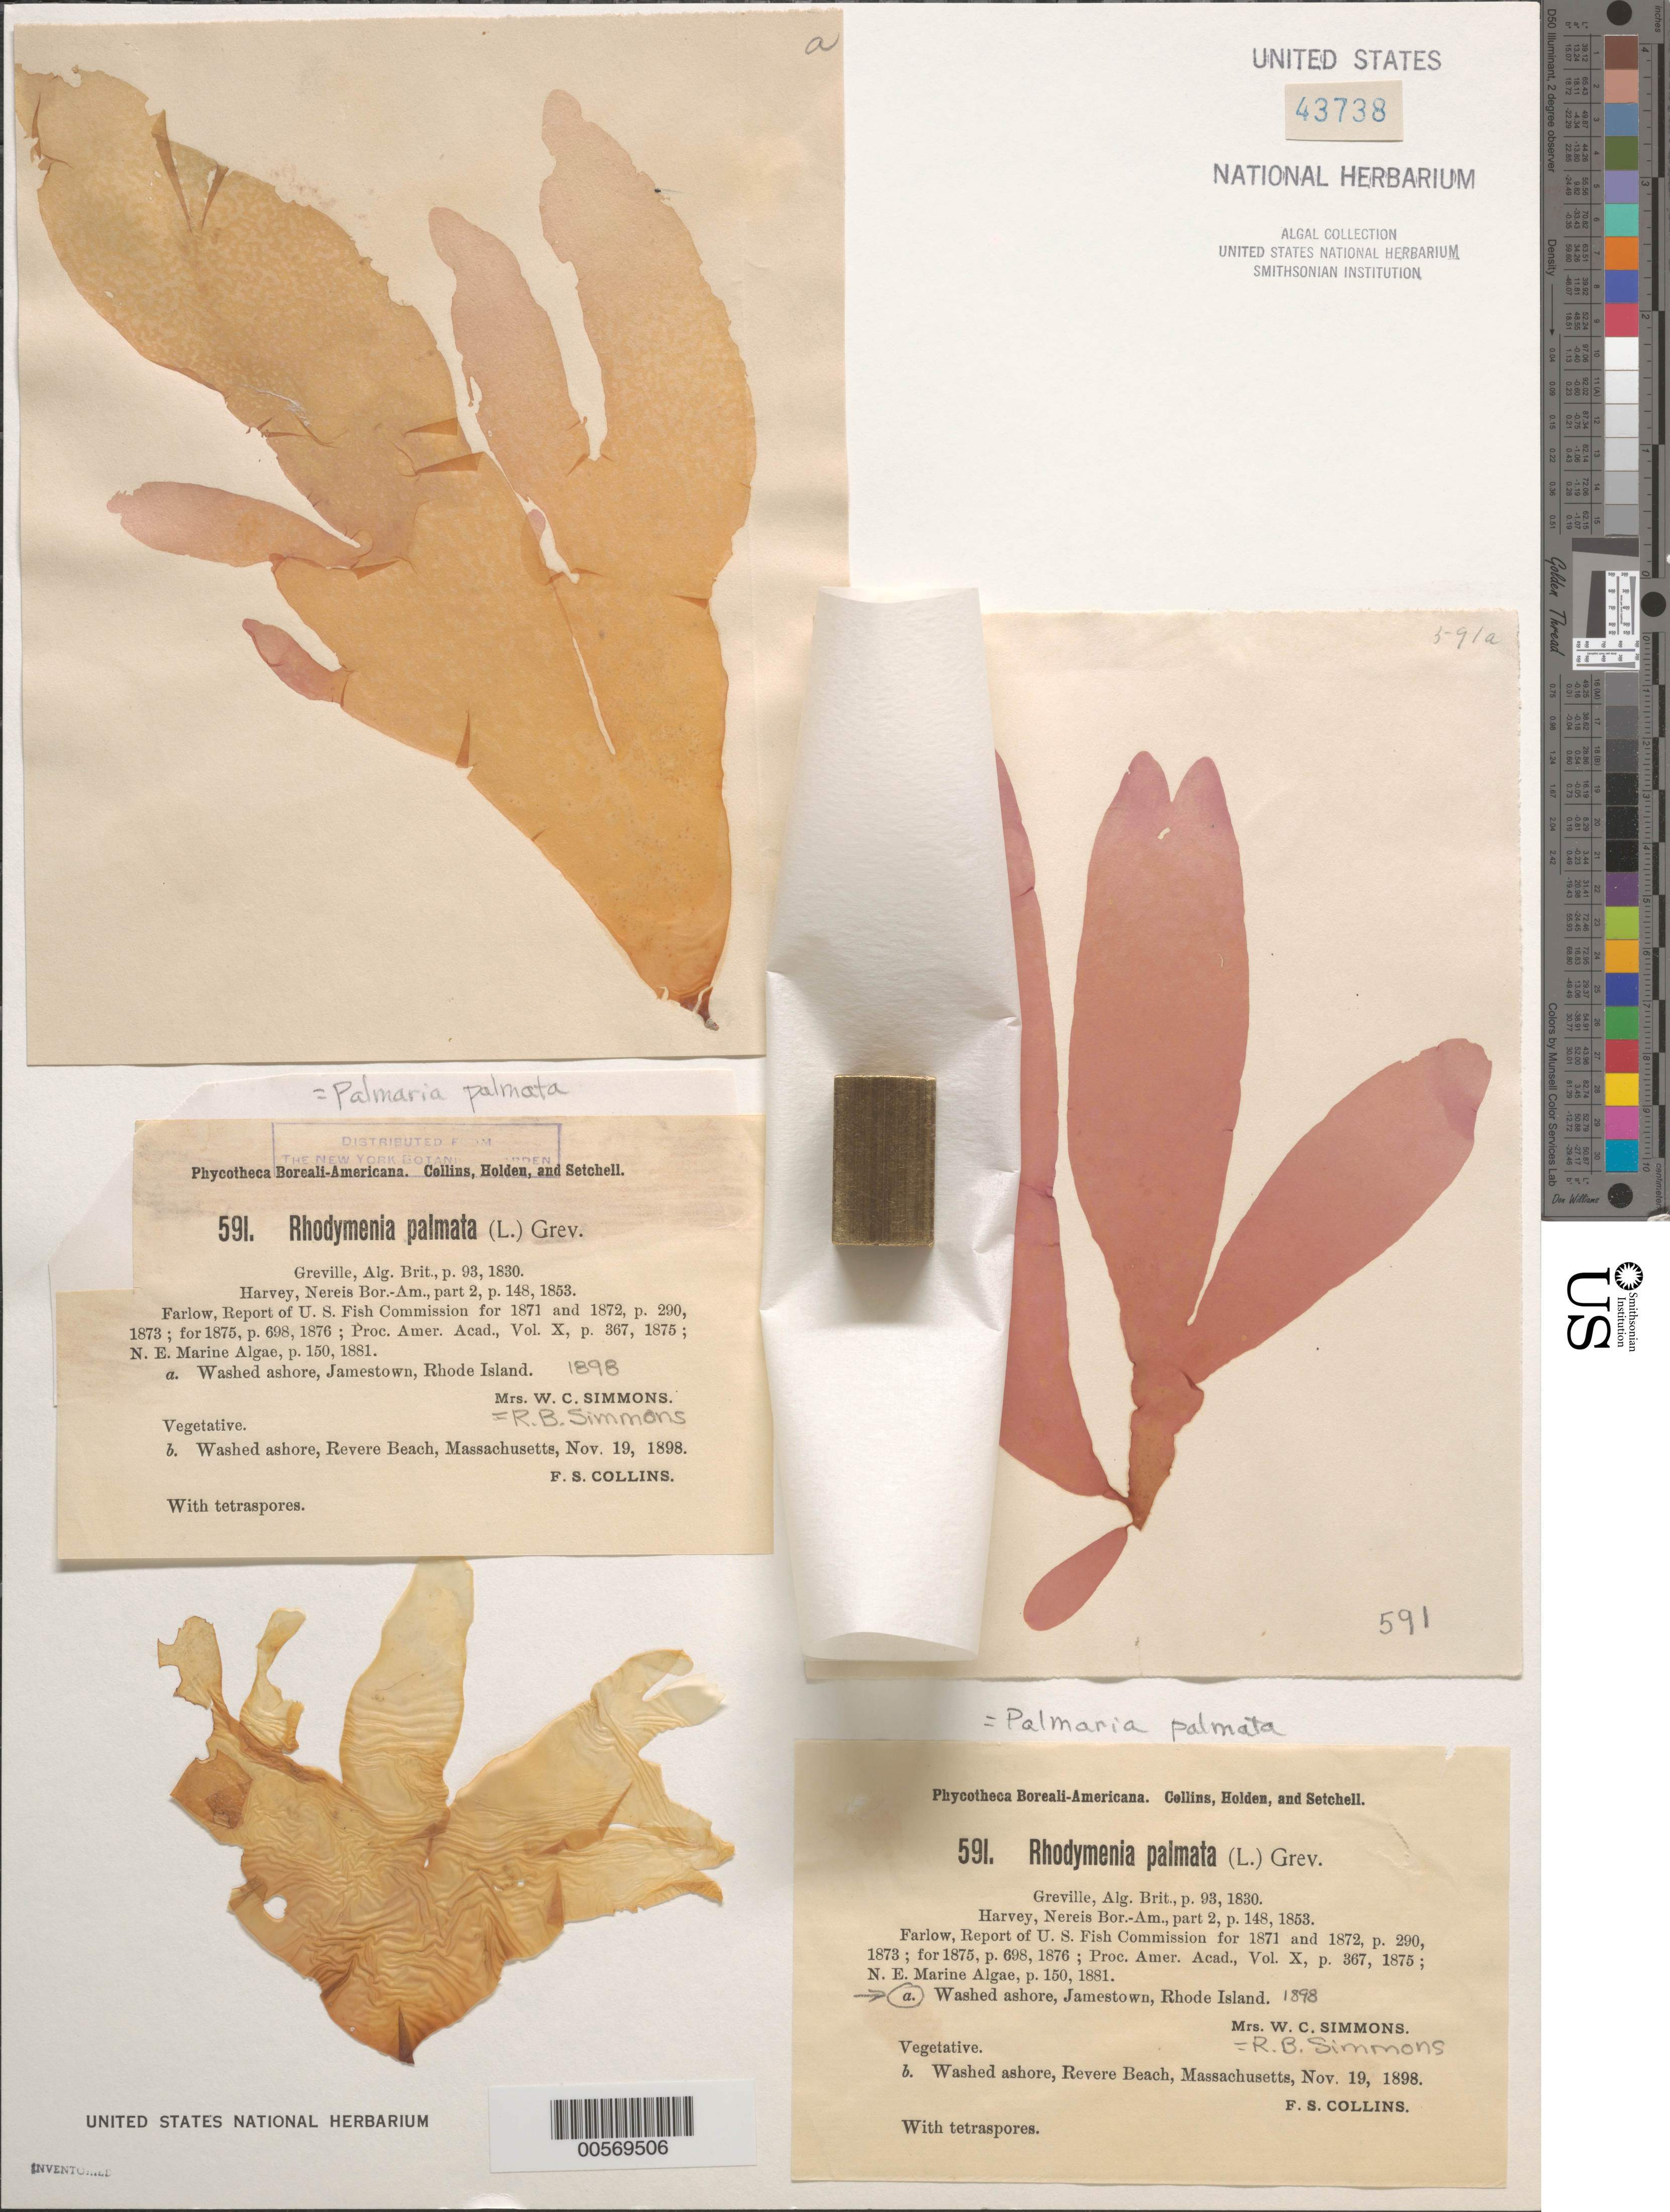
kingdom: Plantae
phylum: Rhodophyta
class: Florideophyceae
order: Palmariales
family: Palmariaceae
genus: Palmaria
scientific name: Palmaria palmata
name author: (L.) F. Weber & D. Mohr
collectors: R. B. Simmons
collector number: PB-A 591a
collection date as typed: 1898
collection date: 1898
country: United States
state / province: Rhode Island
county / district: Newport County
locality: Jamestown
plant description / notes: Collins, Holden & Setchell, Phycotheca Boreali-Americana, as Rhodymenia palmata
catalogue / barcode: US 43738